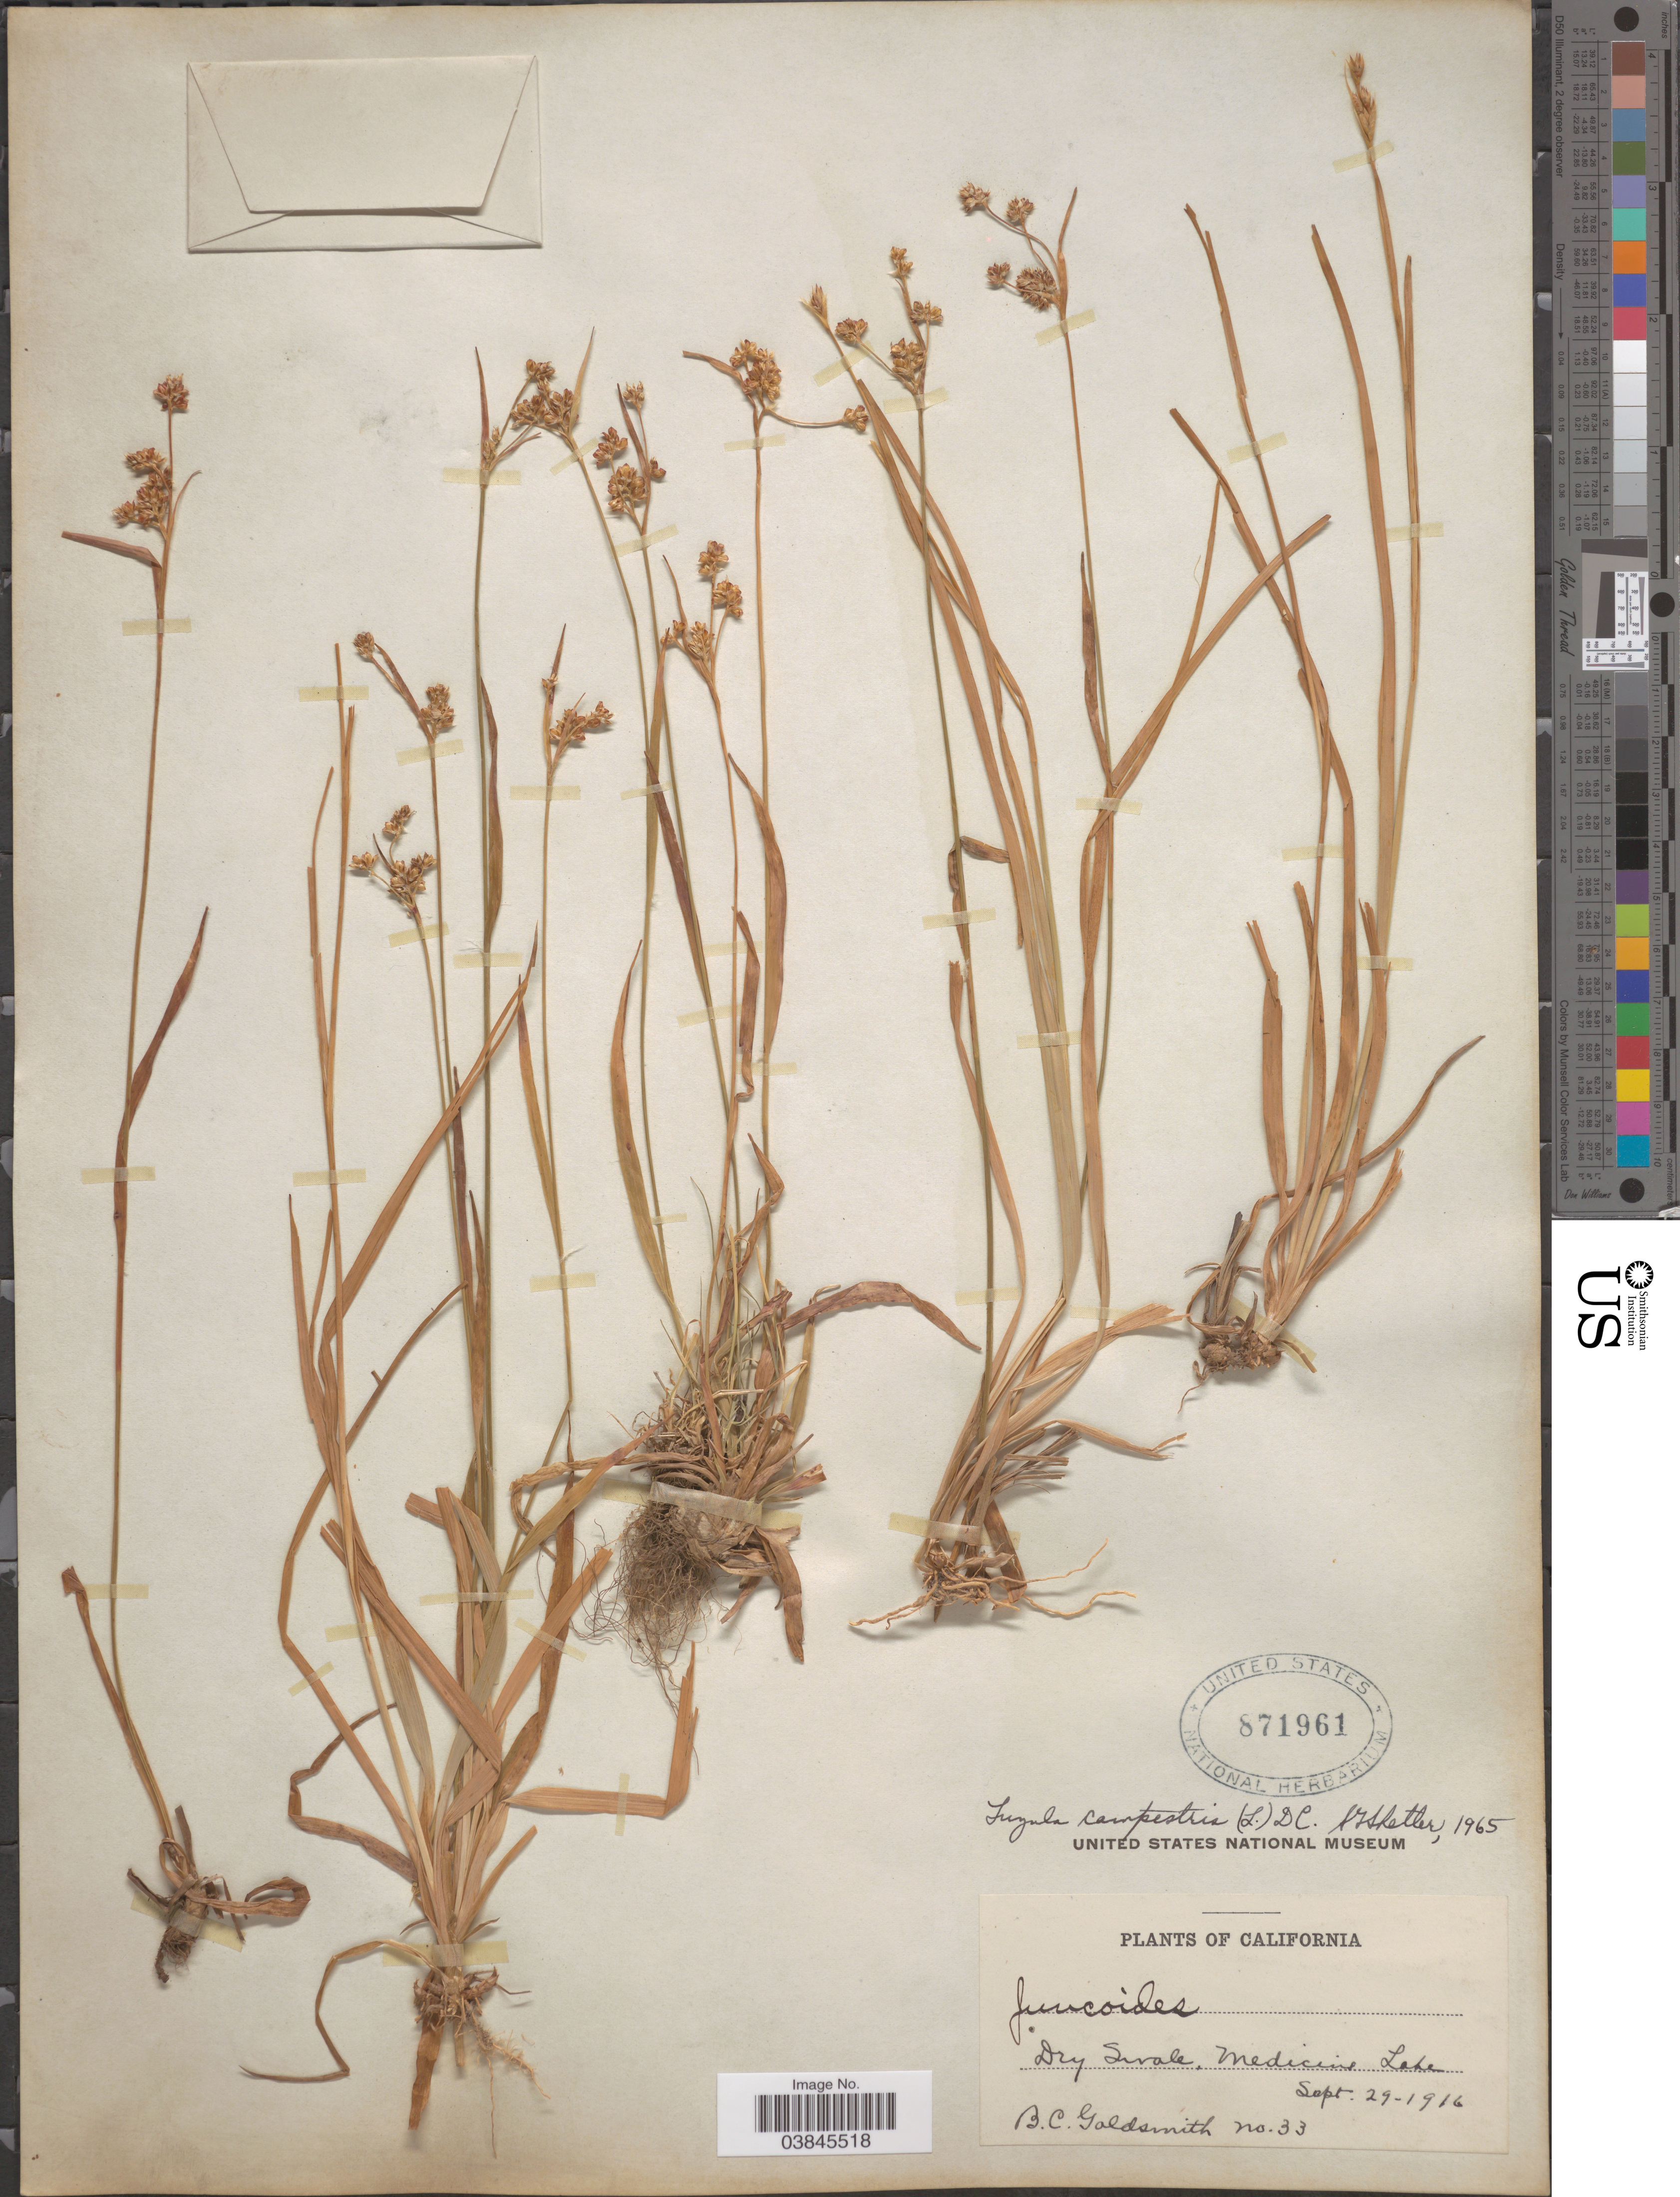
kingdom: Plantae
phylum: Tracheophyta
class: Liliopsida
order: Poales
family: Juncaceae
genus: Luzula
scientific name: Luzula campestris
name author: (L.) DC.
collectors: B. Goldsmith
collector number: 33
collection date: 1916-09-29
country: United States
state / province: California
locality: Dry Swale, Medicine Lake.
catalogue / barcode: US 871961